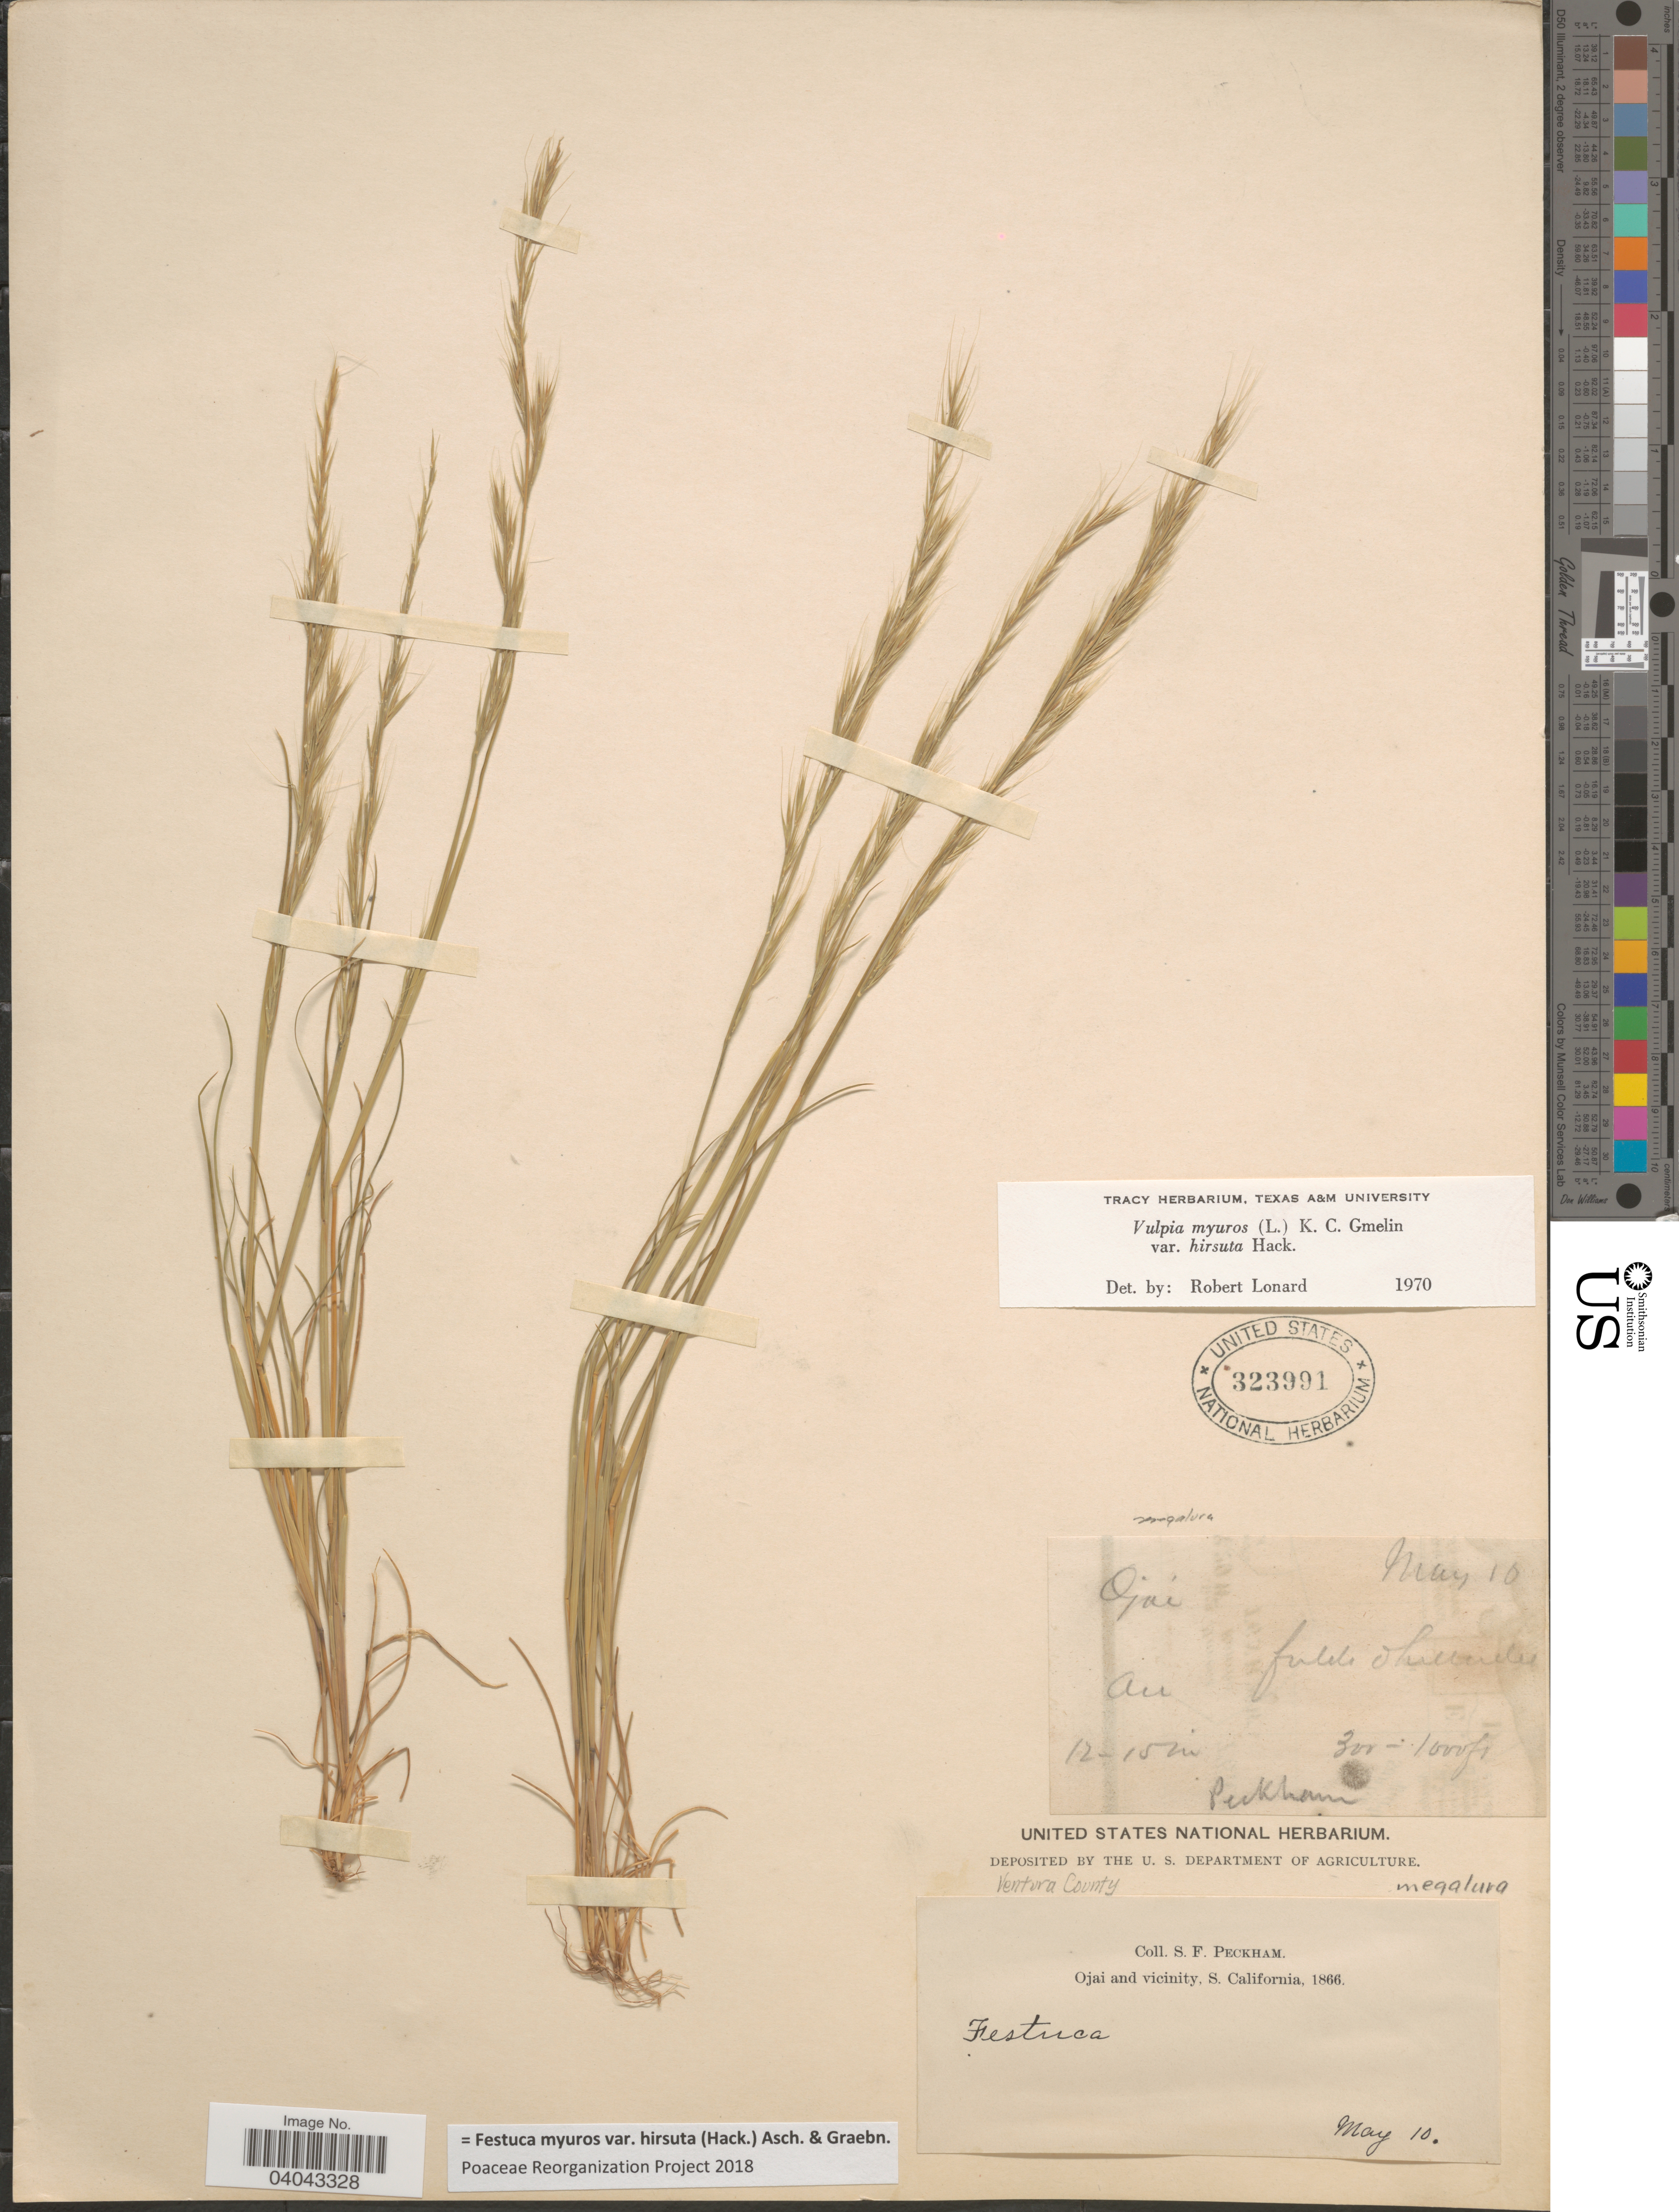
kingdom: Plantae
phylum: Tracheophyta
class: Liliopsida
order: Poales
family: Poaceae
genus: Festuca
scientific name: Festuca myuros var. hirsuta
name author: (Hack.) Asch. & Graebn.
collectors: S. Peckham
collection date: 1866-05-10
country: United States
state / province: California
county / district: Ventura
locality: Ventura County. Ojai and vicinity, S. California.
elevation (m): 91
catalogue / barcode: US 323991